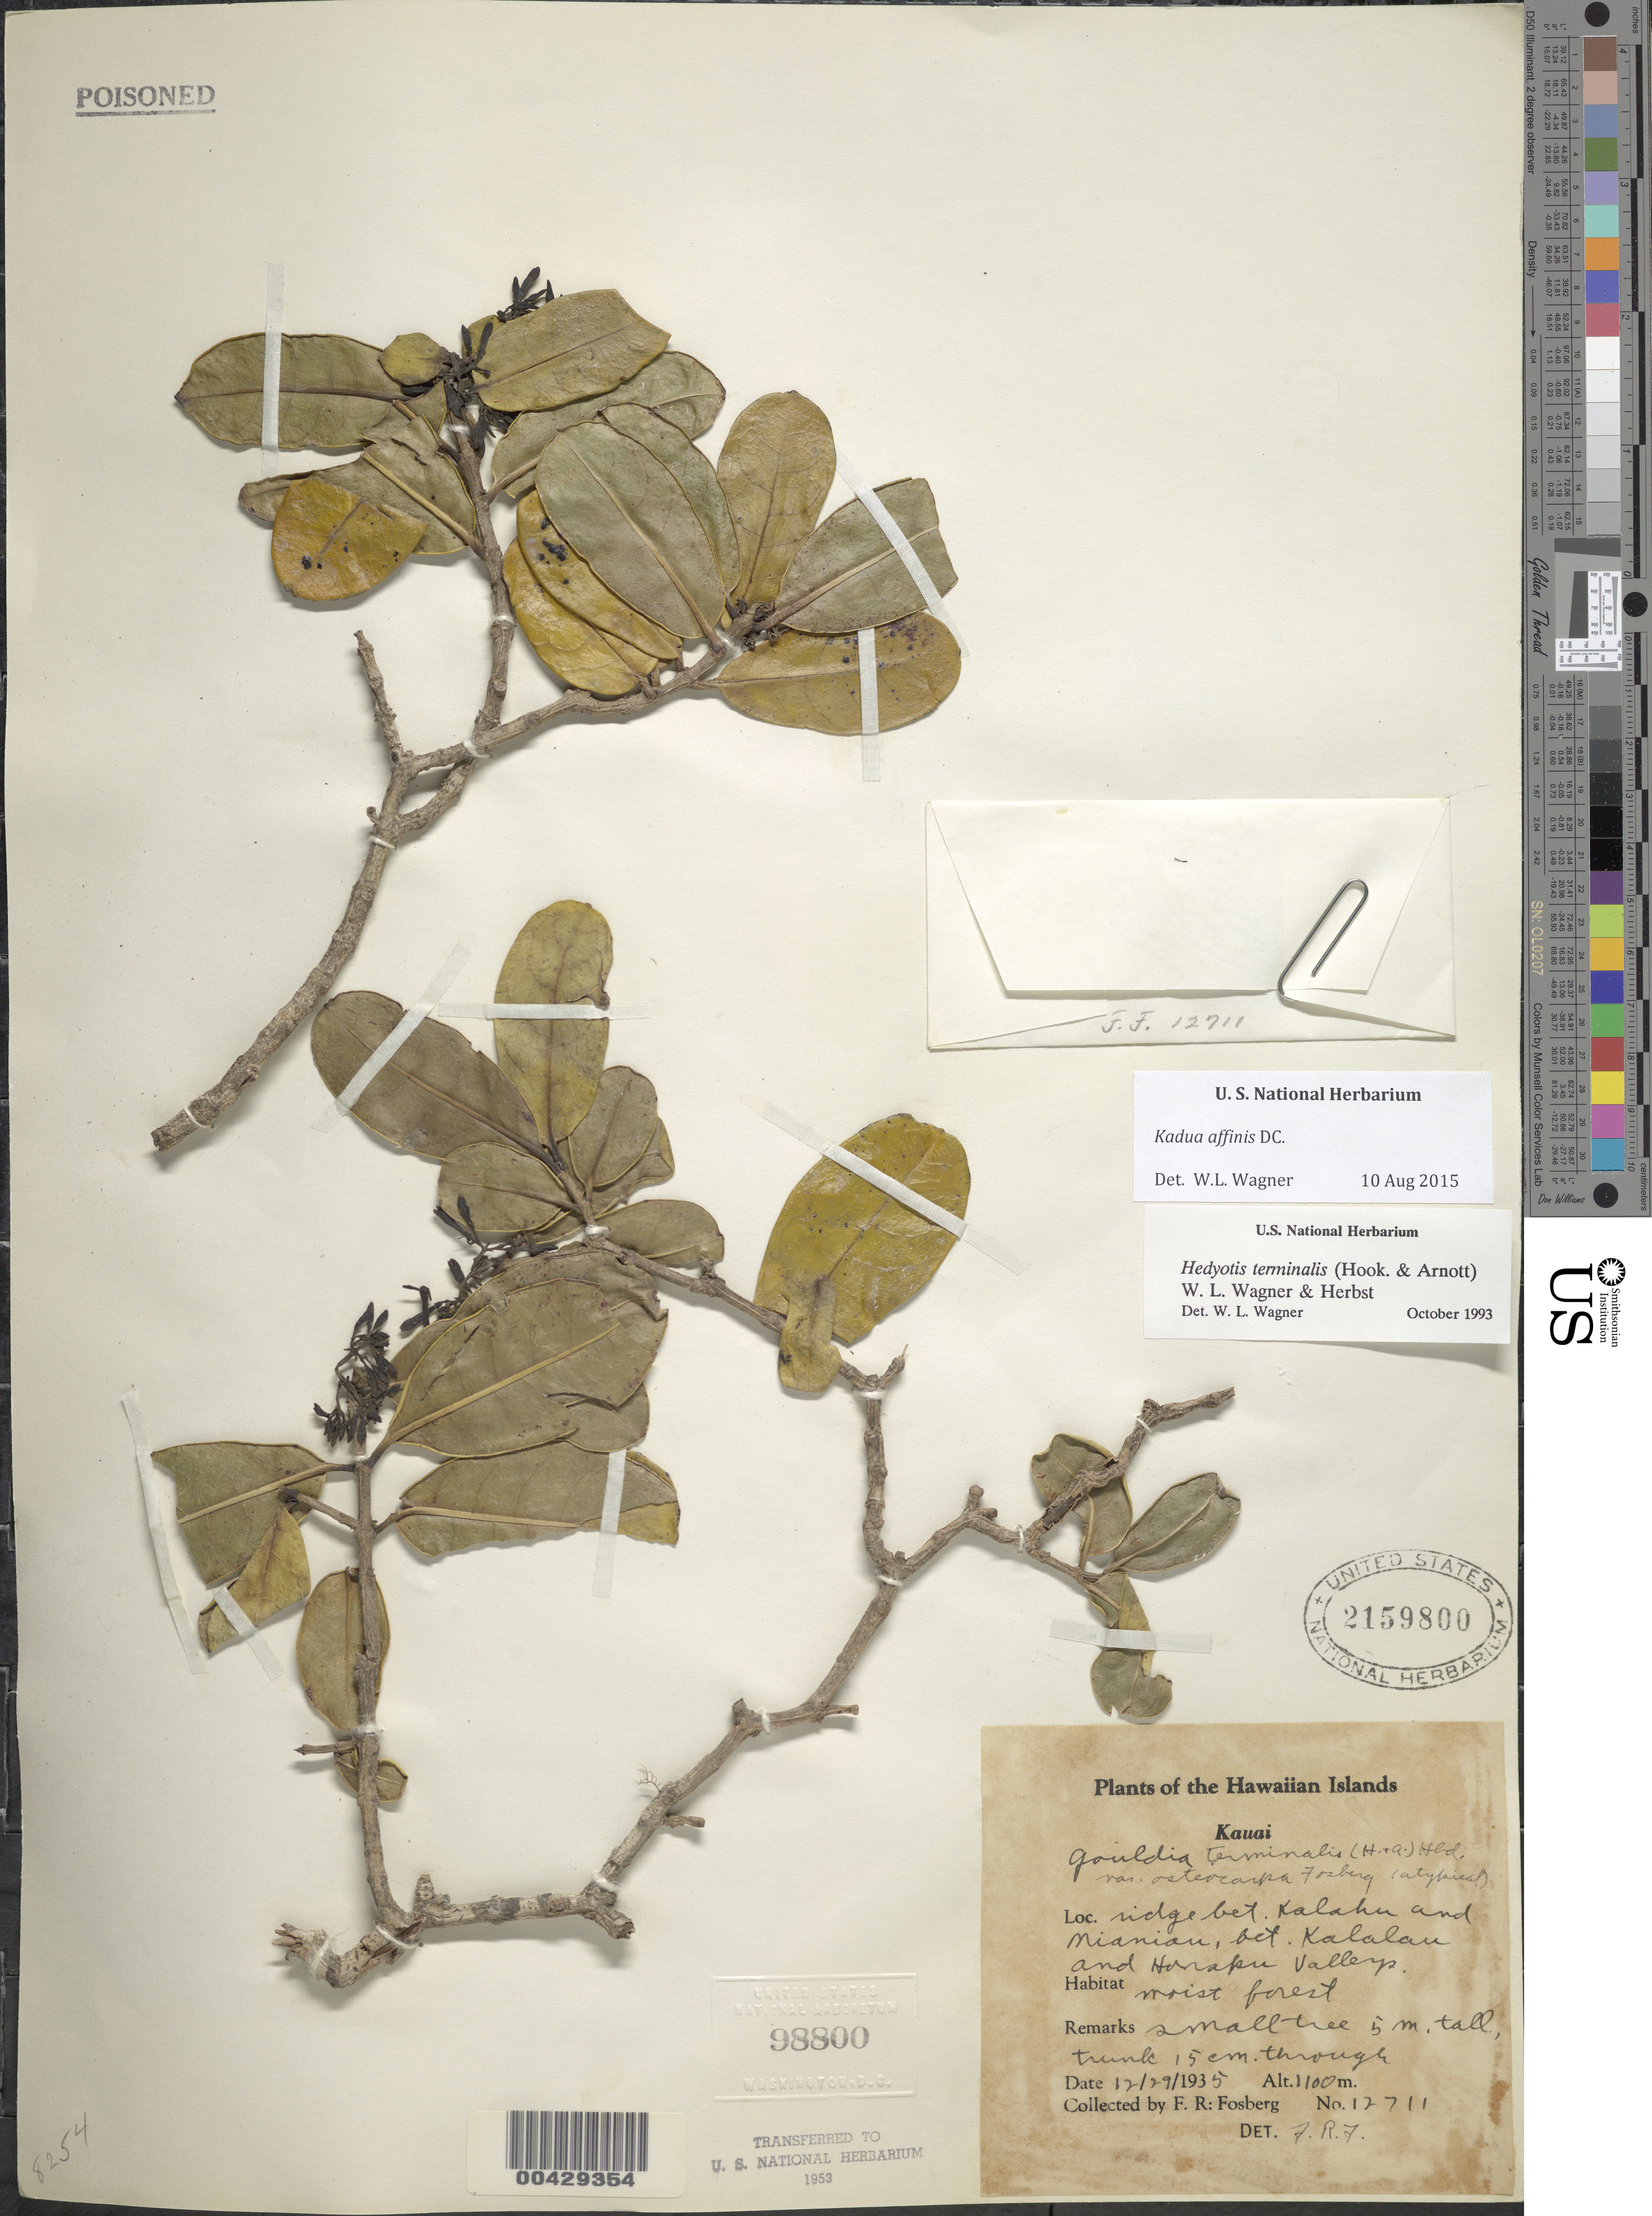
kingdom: Plantae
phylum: Tracheophyta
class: Magnoliopsida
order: Gentianales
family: Rubiaceae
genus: Kadua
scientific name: Kadua affinis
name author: DC.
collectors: F. R. Fosberg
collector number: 12711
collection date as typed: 29 Dec 1935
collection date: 1935-12-29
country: United States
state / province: Hawaii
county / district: Kauai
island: Kaua'i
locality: Ridge between Kalahu and Nianiau, Between Kalalau and Honopu Valleys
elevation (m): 1100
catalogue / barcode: US 2159800